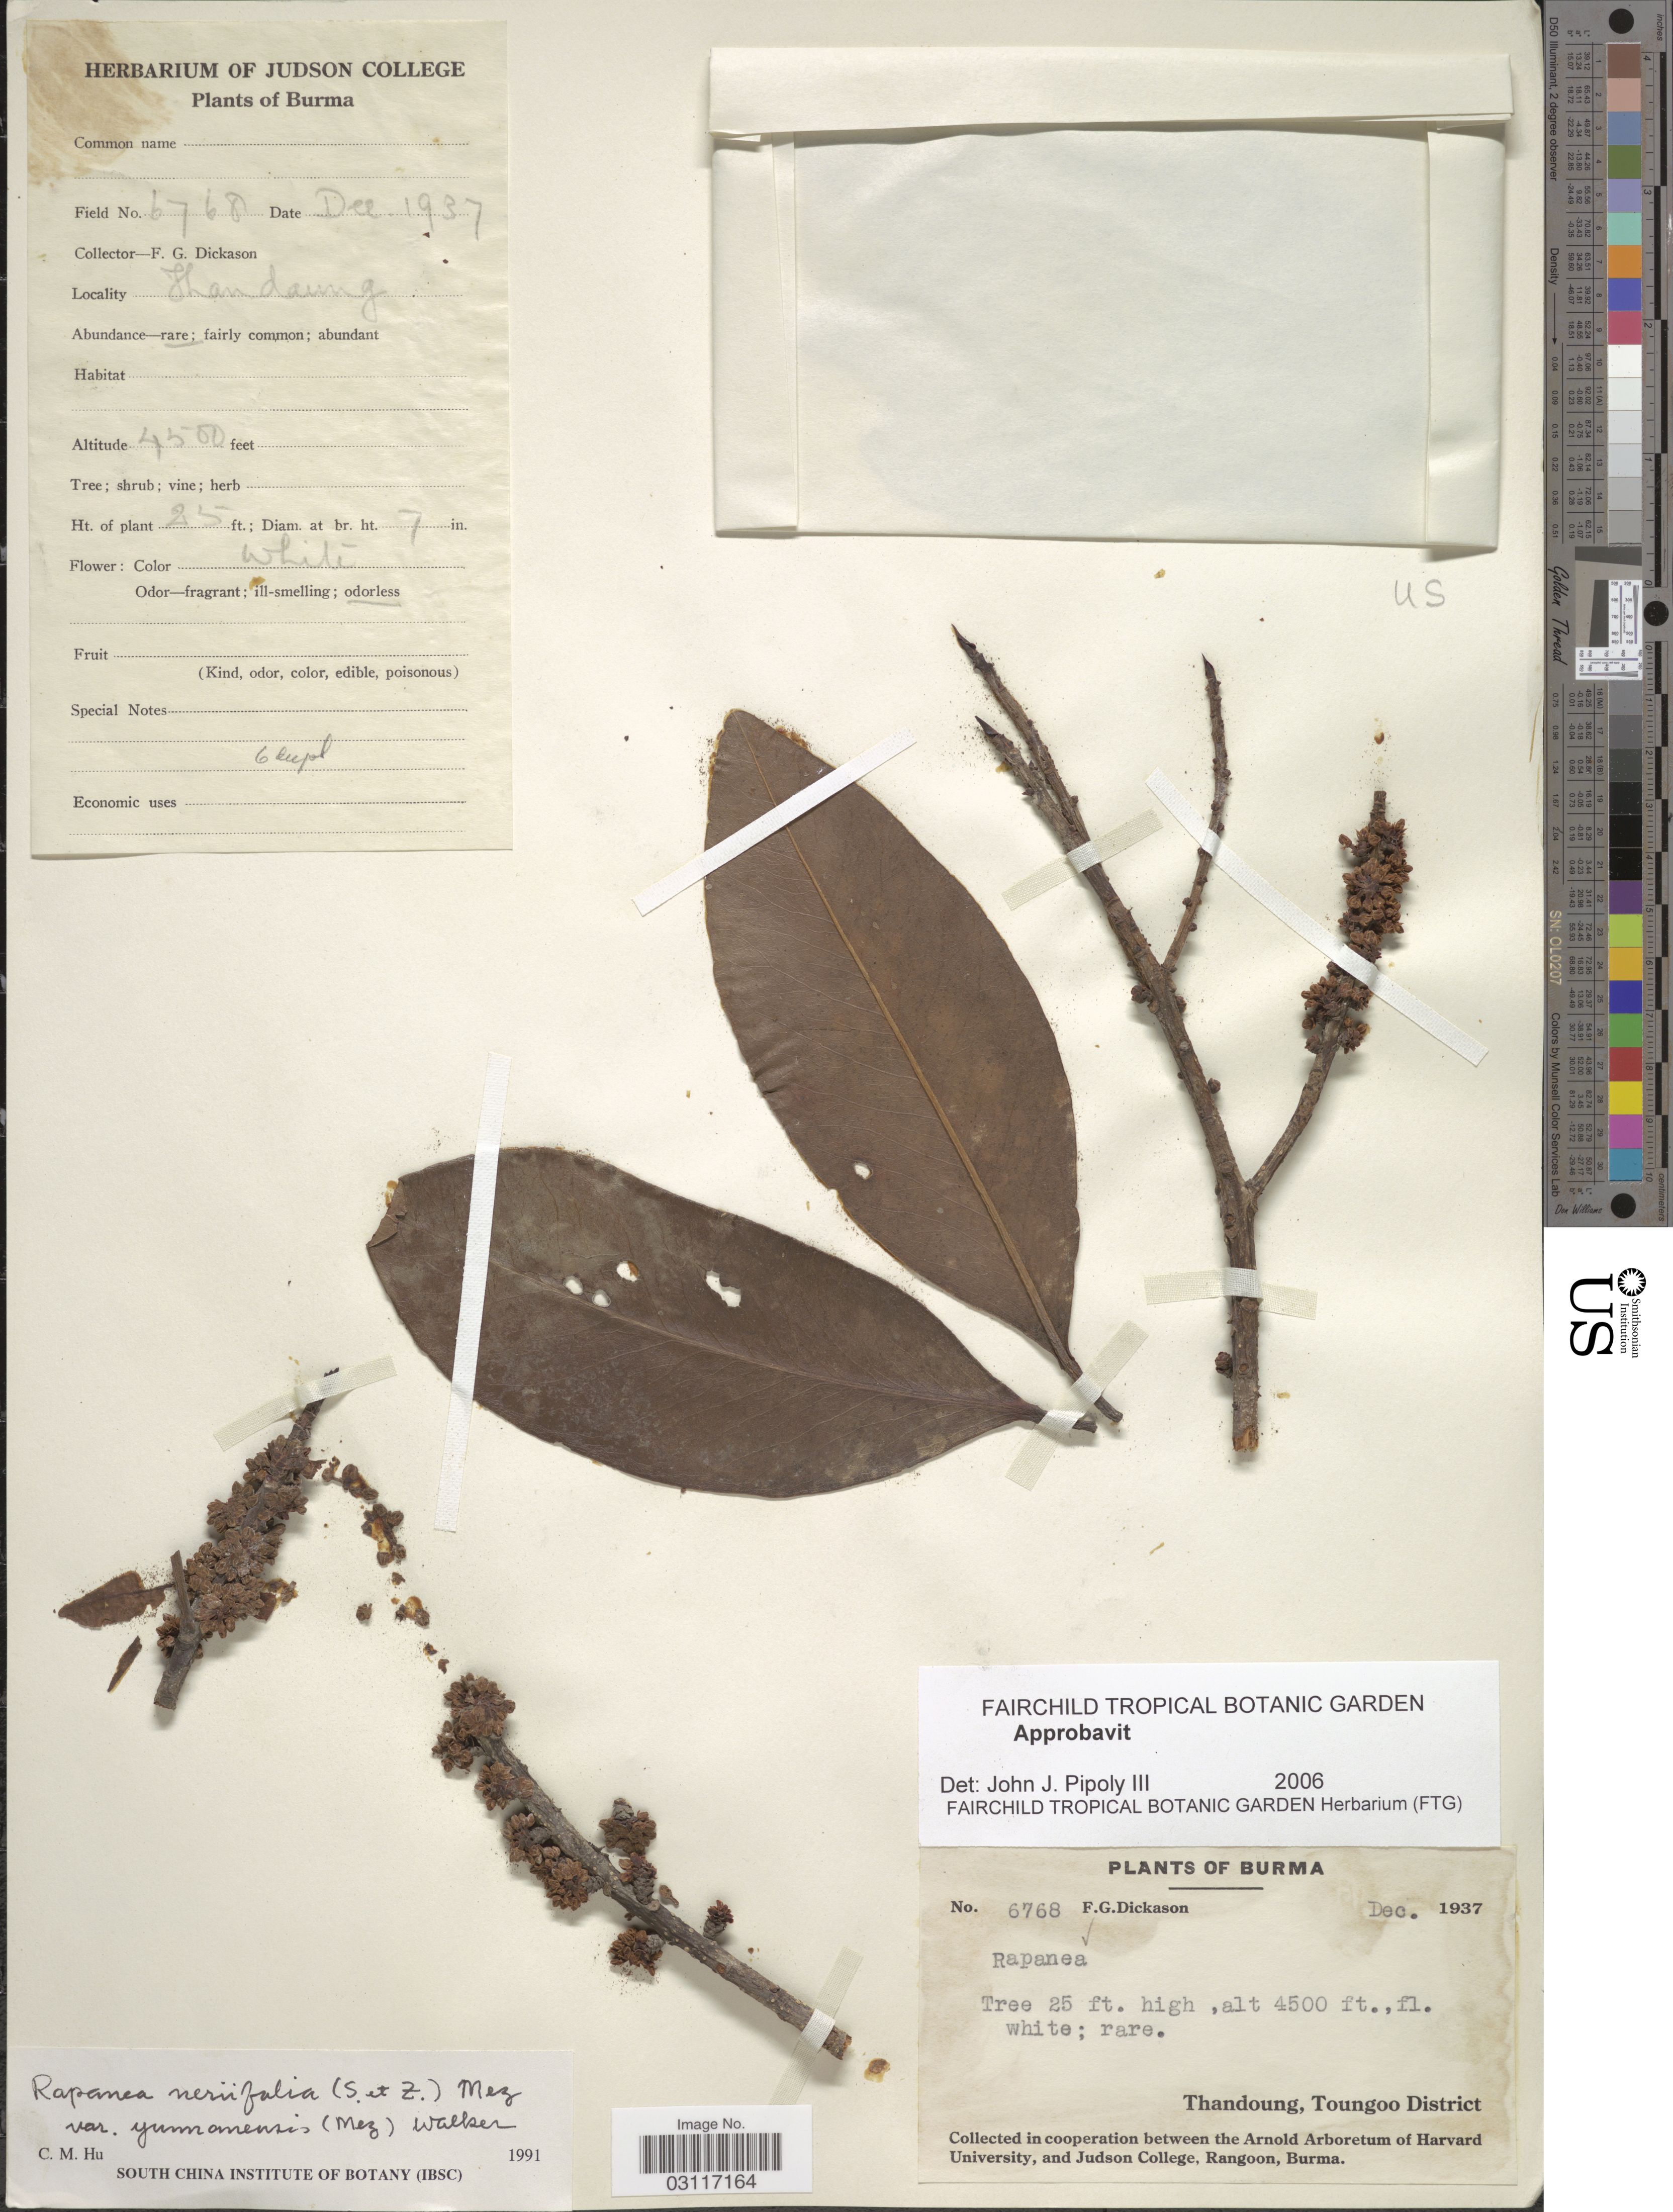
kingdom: Plantae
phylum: Tracheophyta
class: Magnoliopsida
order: Ericales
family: Primulaceae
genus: Myrsine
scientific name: Myrsine seguinii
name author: H. Lév.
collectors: F. Dickason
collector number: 6768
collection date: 1937-12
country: Myanmar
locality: Burma. Thandoung, Toungoo District.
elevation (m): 1372